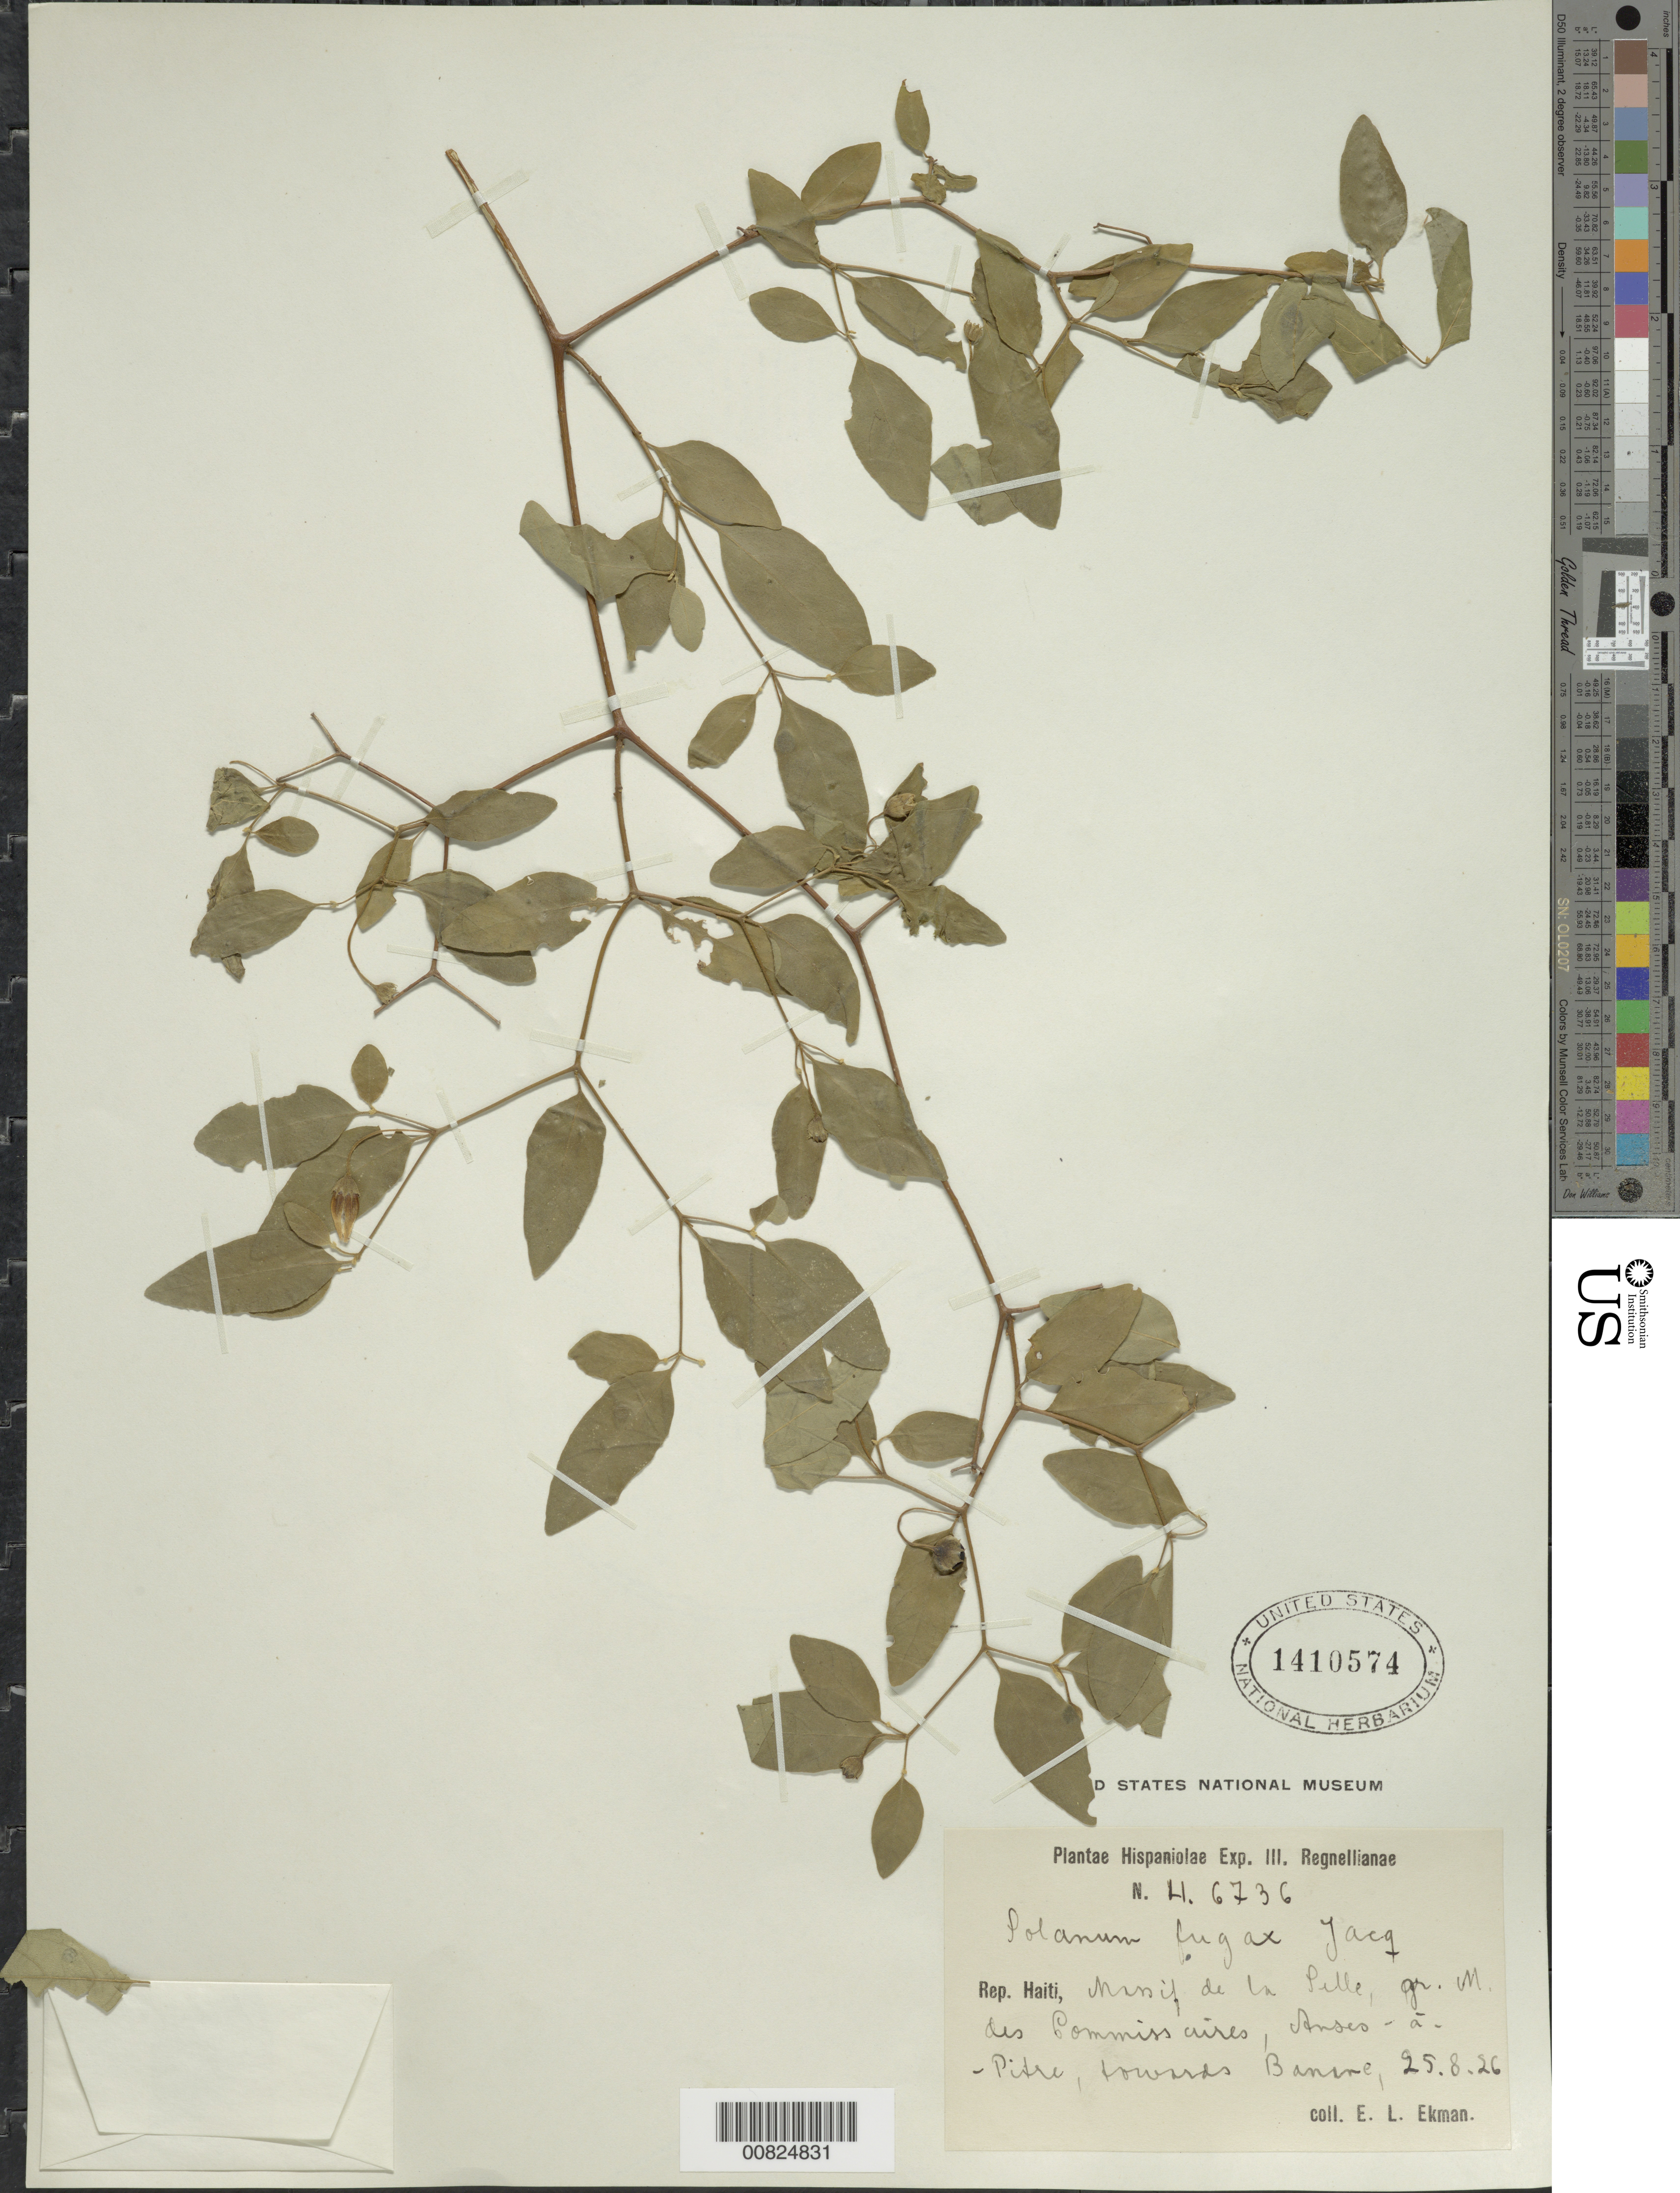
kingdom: Plantae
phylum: Tracheophyta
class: Magnoliopsida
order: Solanales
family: Solanaceae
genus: Lycianthes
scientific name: Lycianthes fugax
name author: (Jacq.) Bitter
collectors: E. L. Ekman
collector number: H 6736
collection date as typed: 25 Aug 1926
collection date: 1926-08-25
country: Haiti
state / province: Ouest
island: Hispaniola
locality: Massif de la Selle, Grose Morne des Commissaires, Anses-à-Pitres, towards Banane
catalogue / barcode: US 1410574